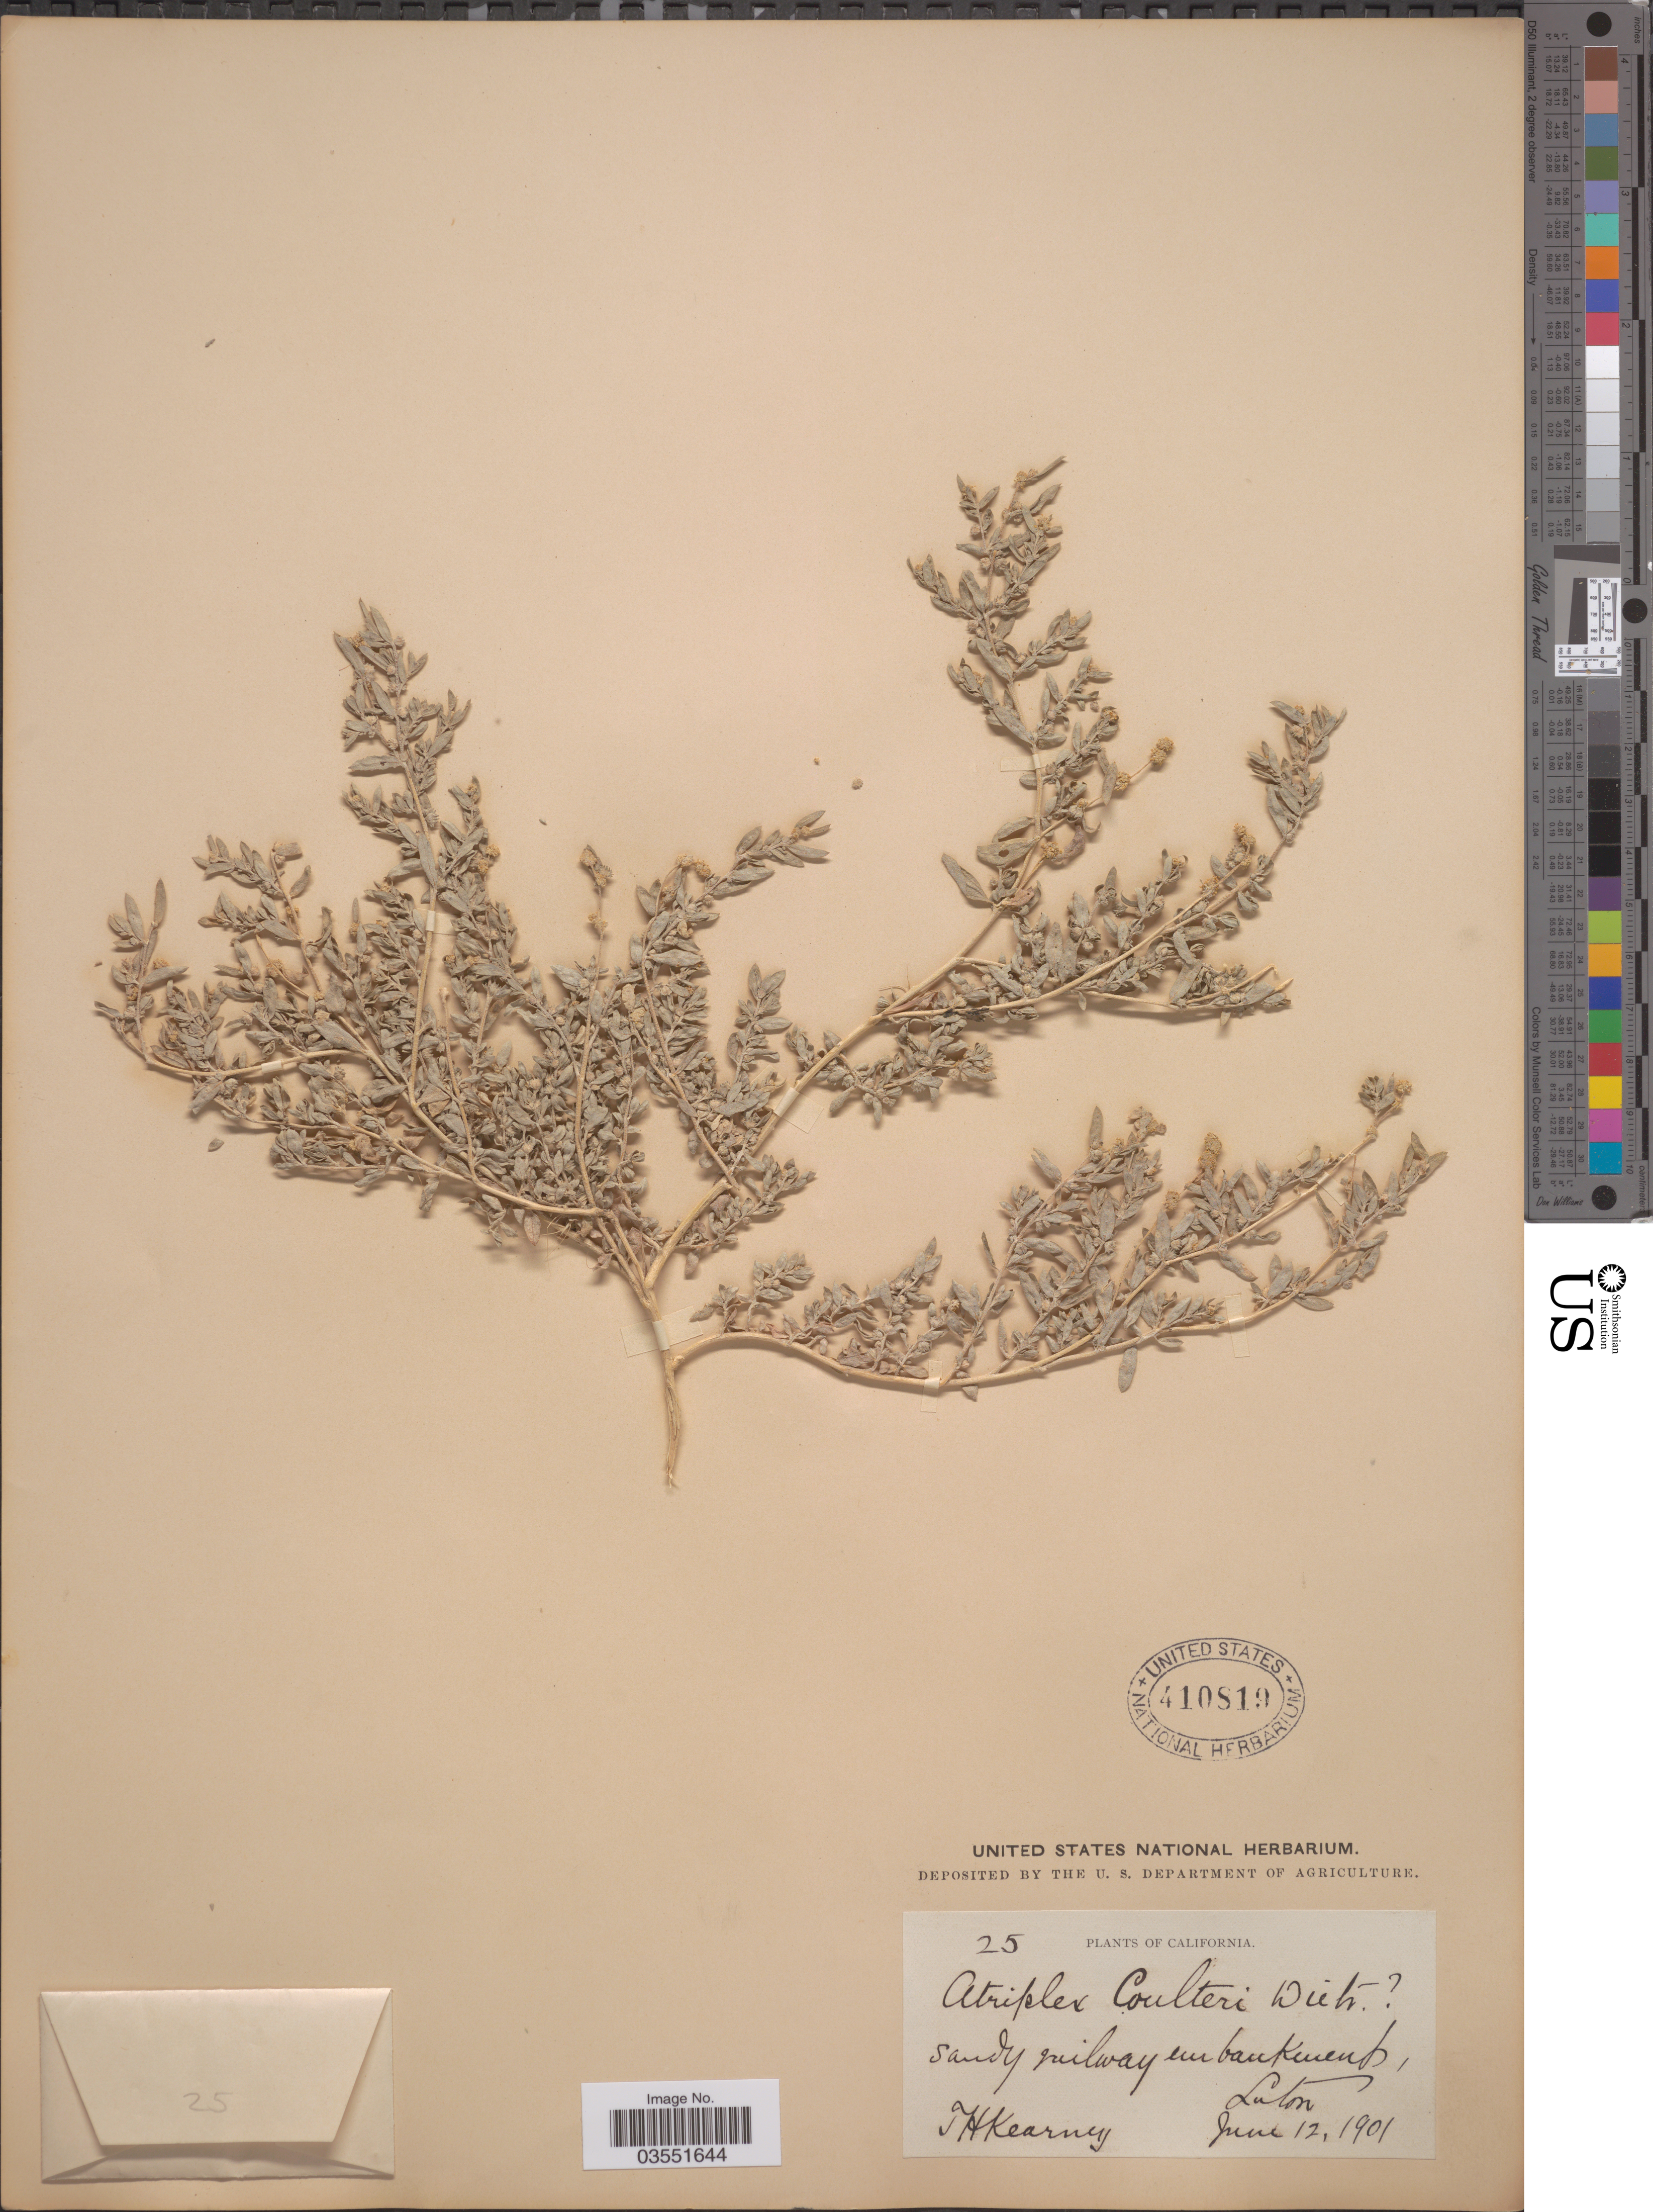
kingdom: Plantae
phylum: Tracheophyta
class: Magnoliopsida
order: Caryophyllales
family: Amaranthaceae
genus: Atriplex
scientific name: Atriplex coulteri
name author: (Moq.) D. Dietr.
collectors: T. H. Kearney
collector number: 25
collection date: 1901-06-12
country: United States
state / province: California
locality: Sandy railway embankment, Luton.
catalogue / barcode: US 410819